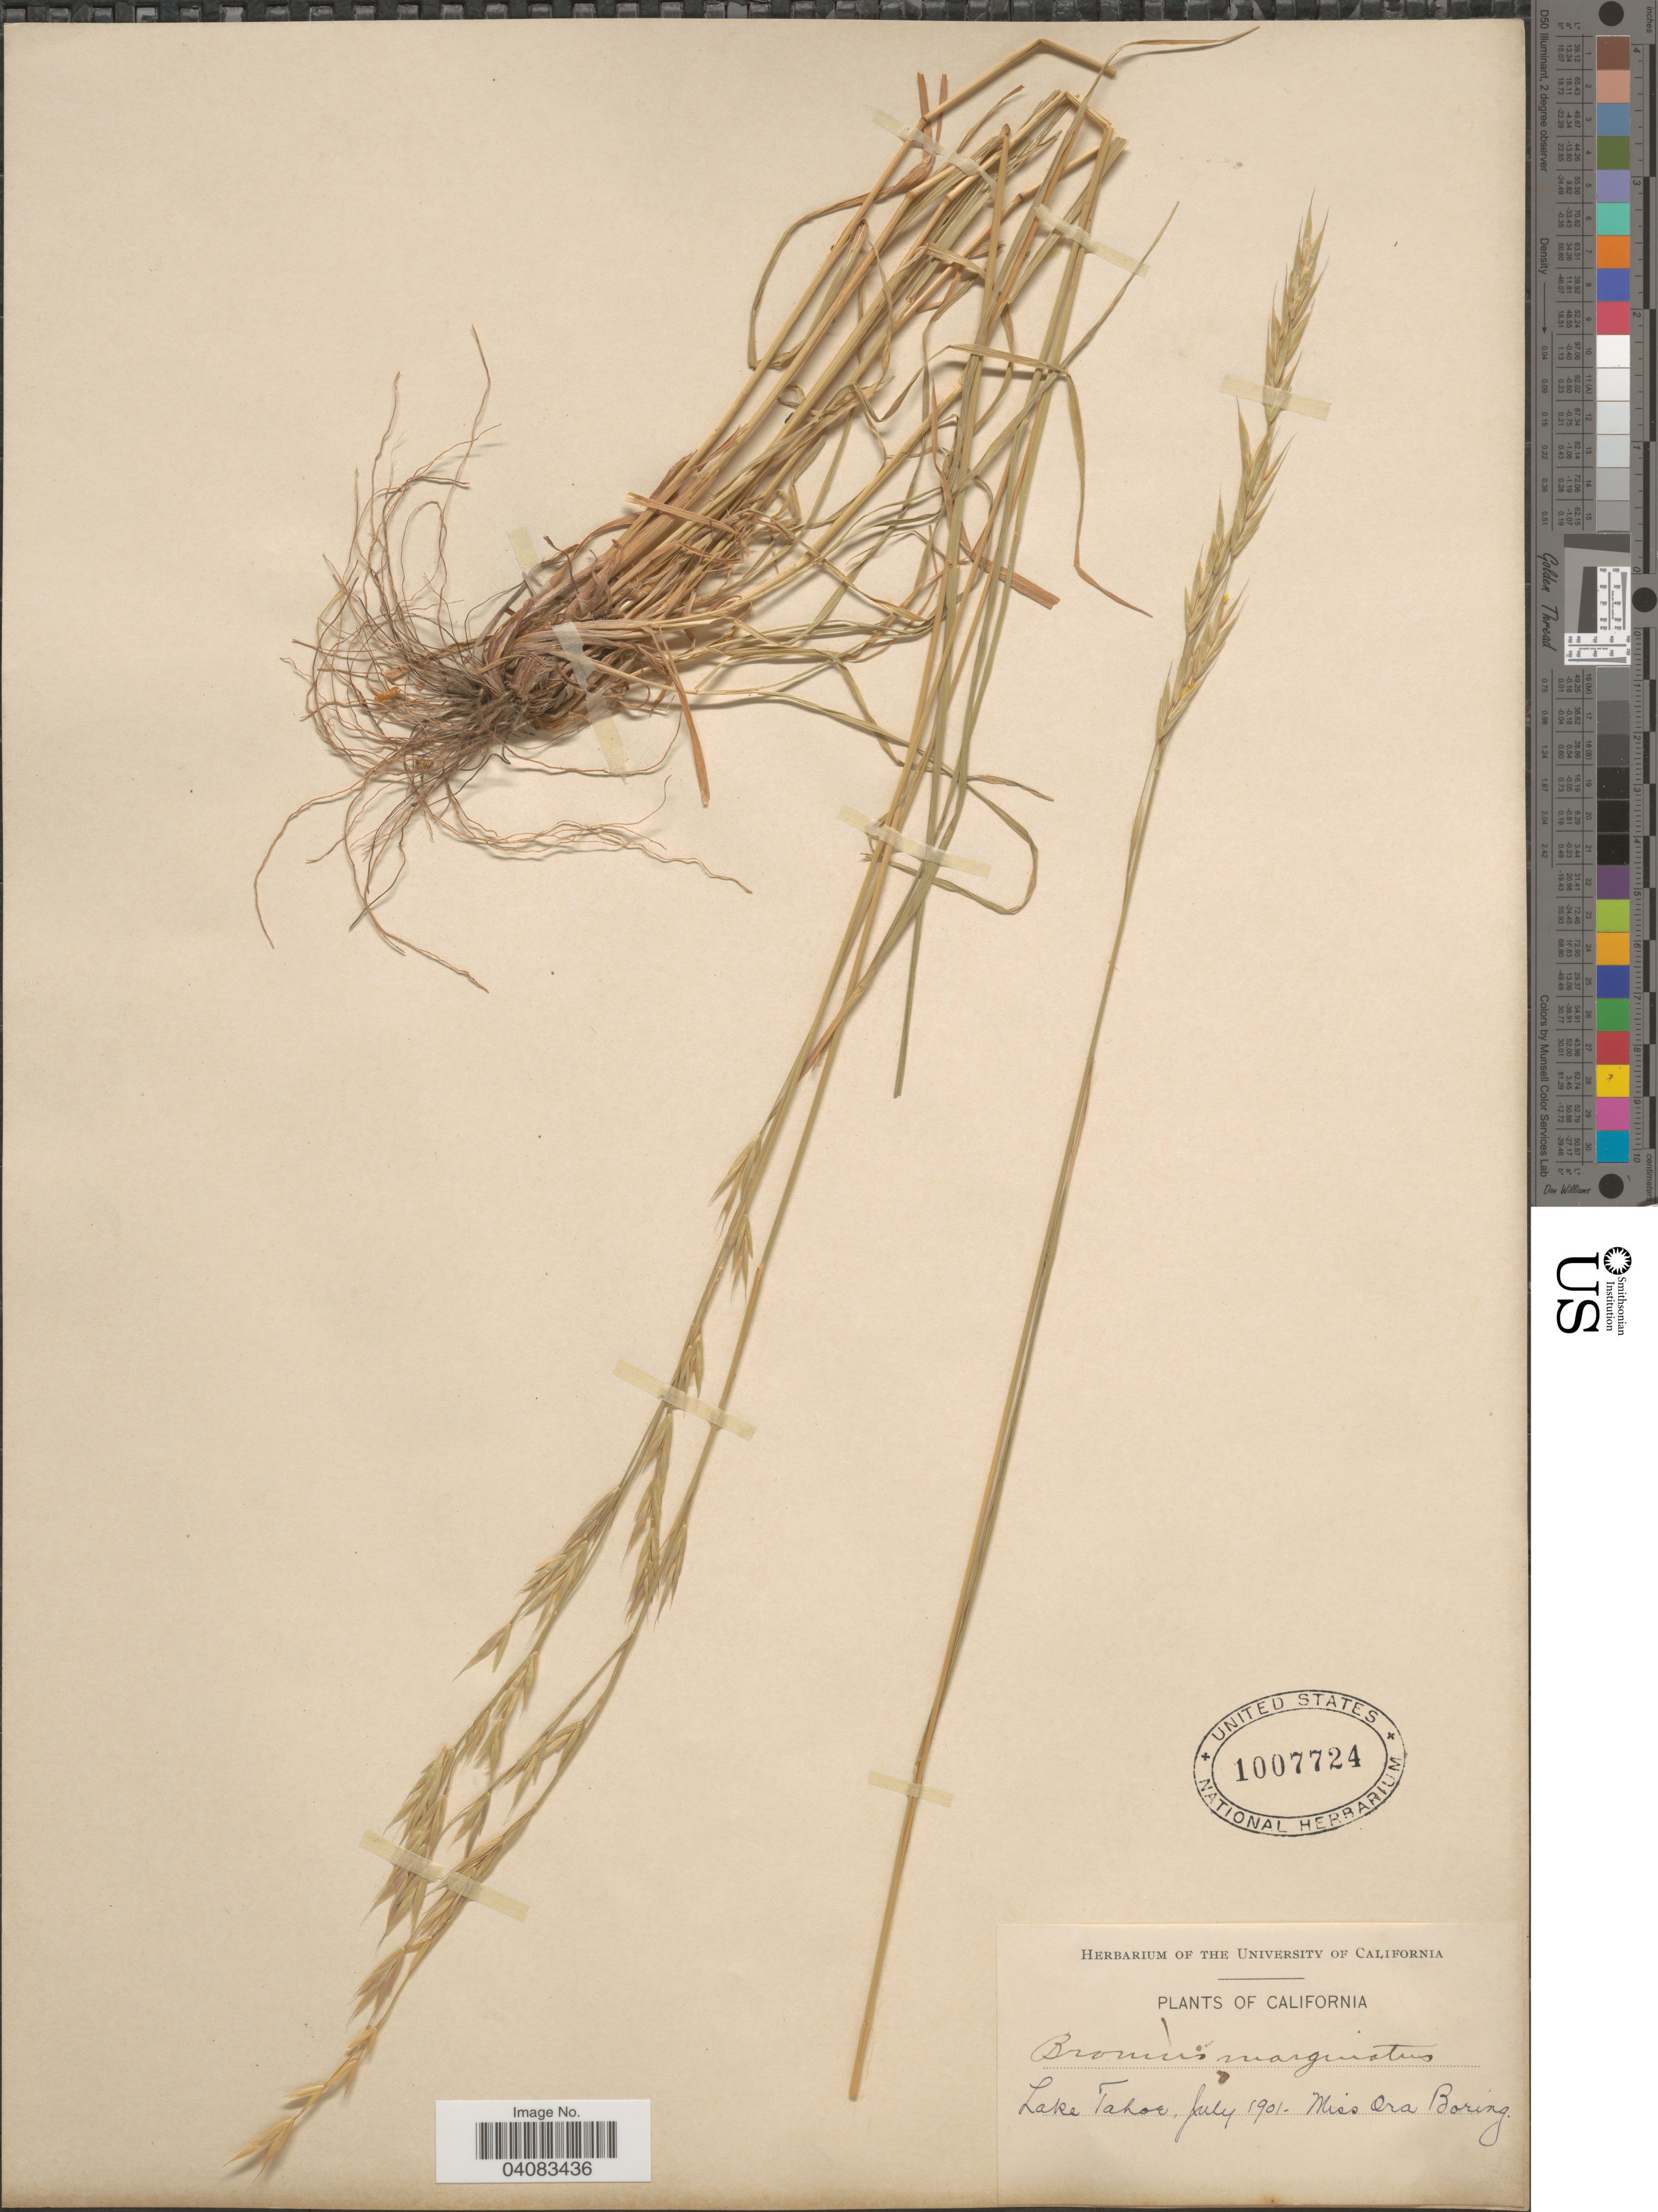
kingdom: Plantae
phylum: Tracheophyta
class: Liliopsida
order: Poales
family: Poaceae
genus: Bromus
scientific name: Bromus marginatus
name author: Nees ex Steud.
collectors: O. Boring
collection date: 1901-07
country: United States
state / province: California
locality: Lake Tahoe.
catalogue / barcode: US 1007724